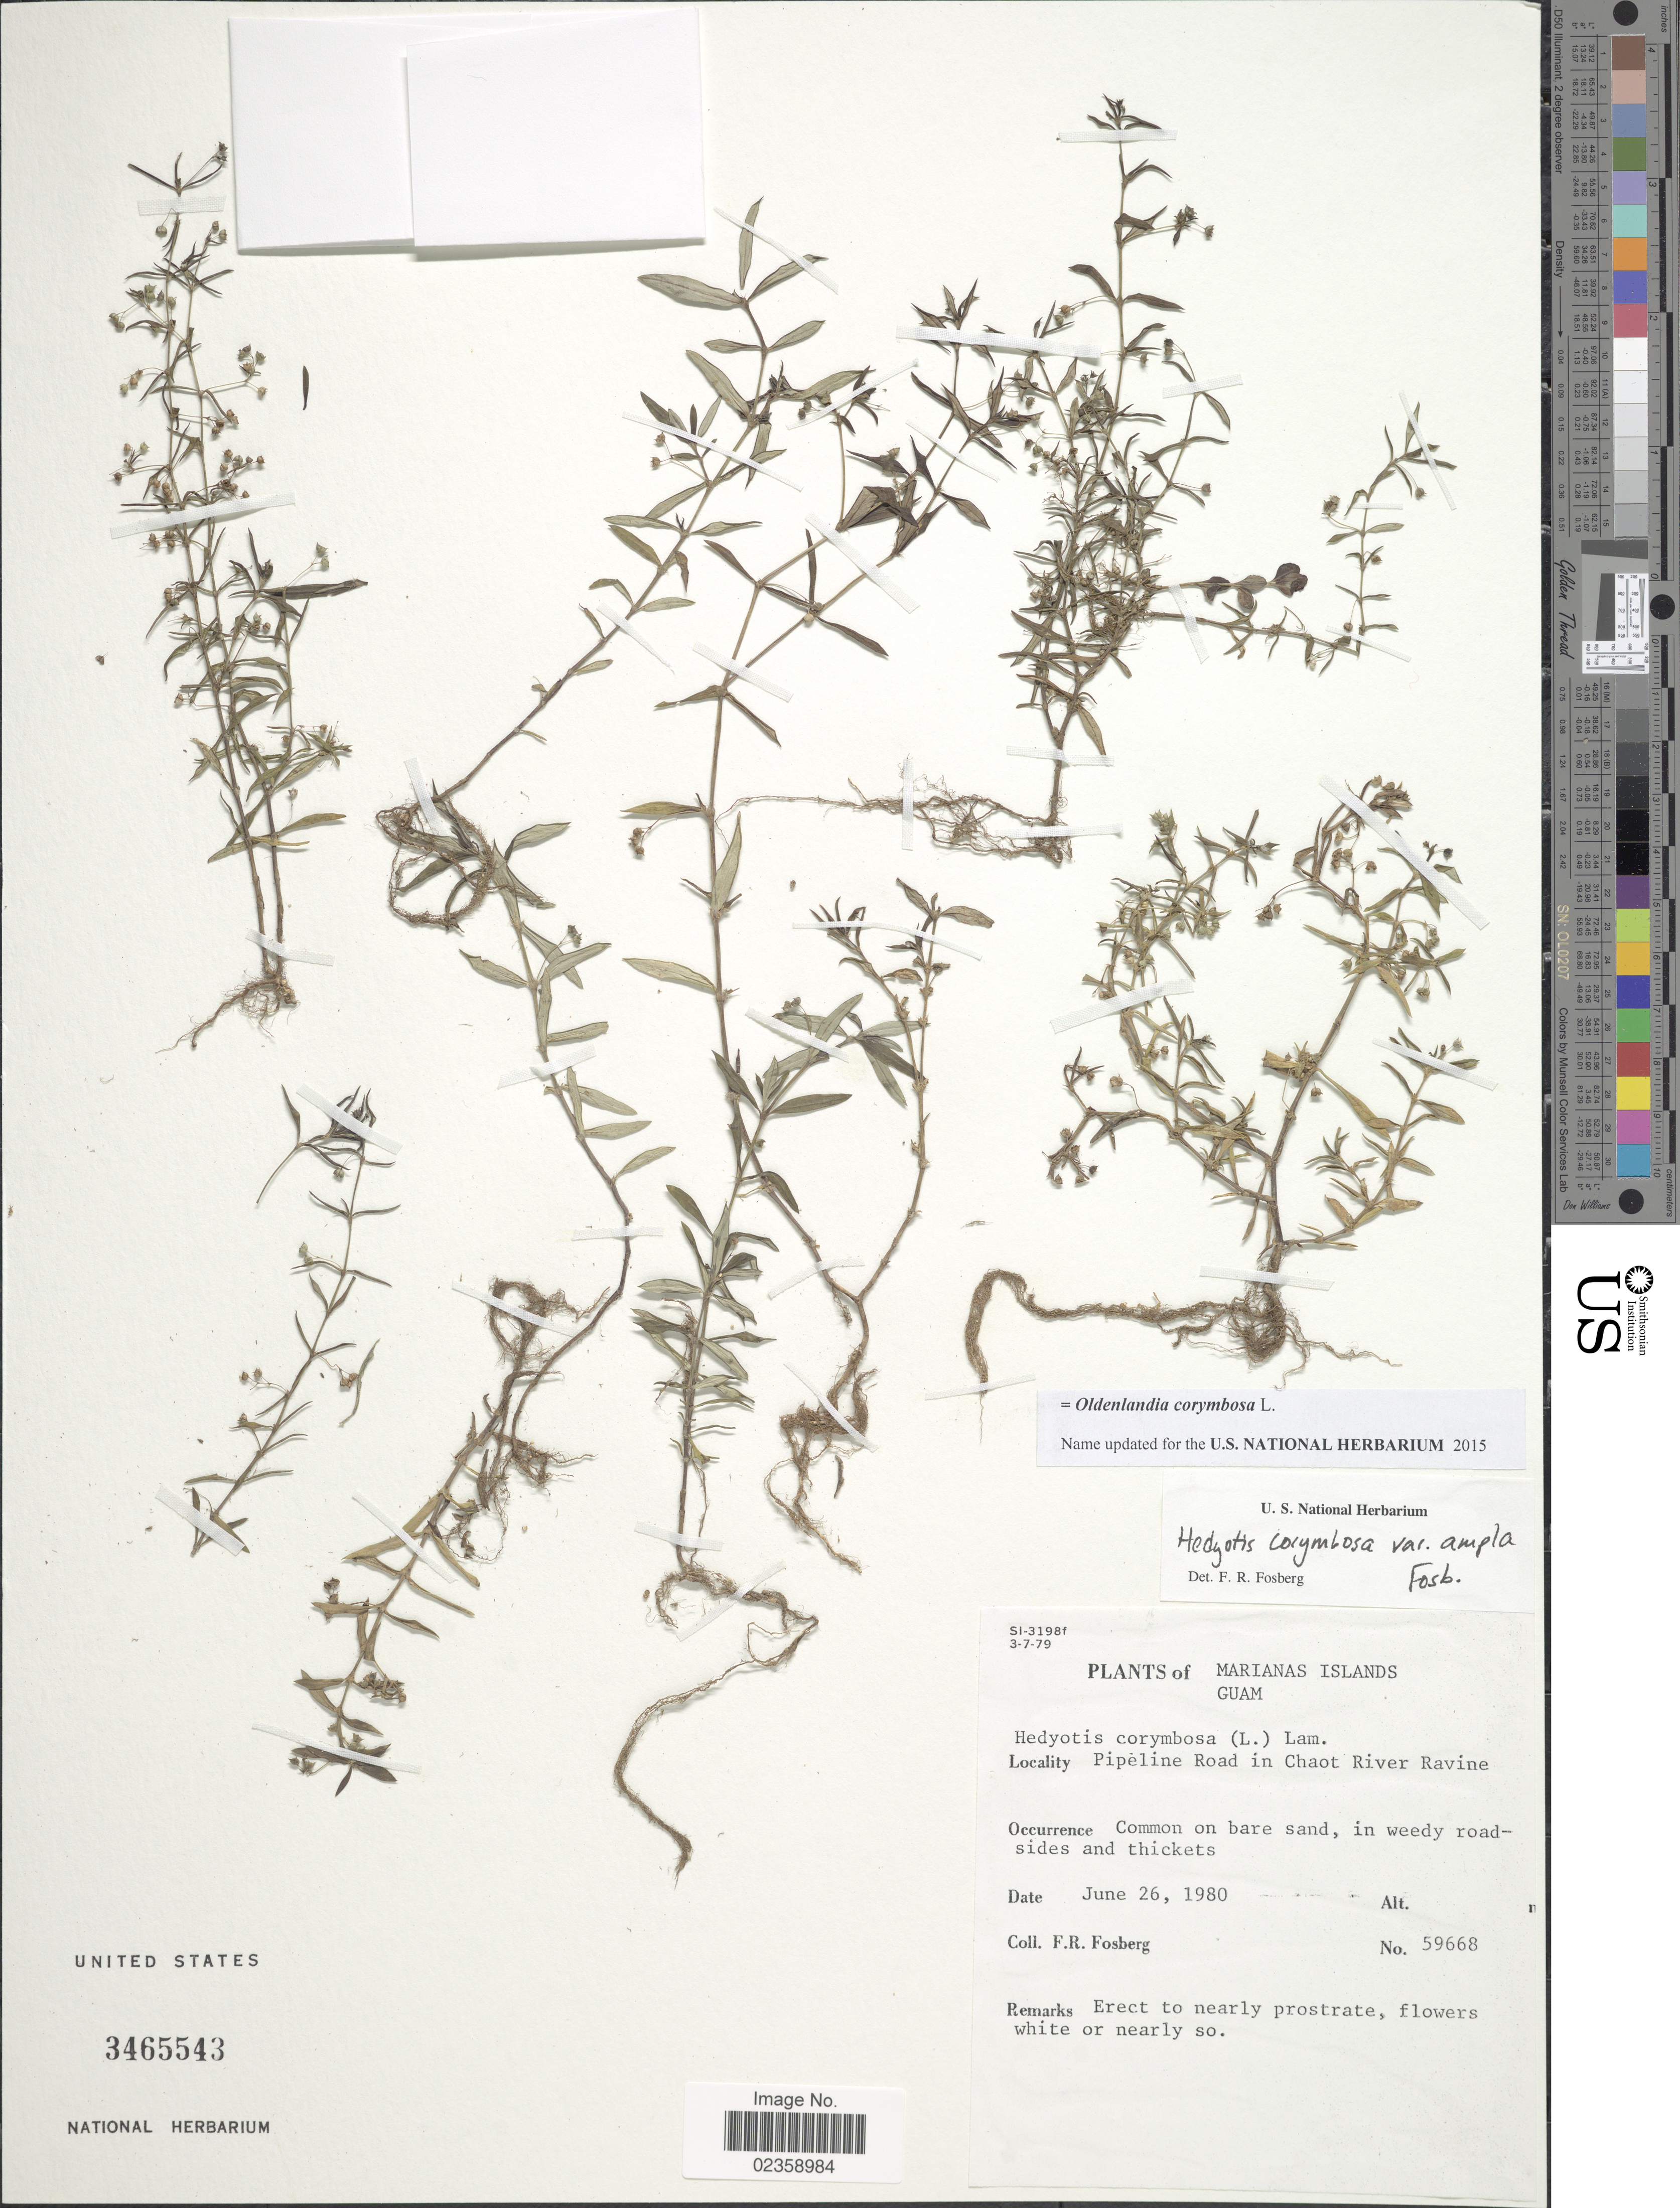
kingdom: Plantae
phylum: Tracheophyta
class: Magnoliopsida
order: Gentianales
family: Rubiaceae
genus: Oldenlandia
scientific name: Oldenlandia corymbosa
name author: L.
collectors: F. R. Fosberg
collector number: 59668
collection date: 1980-06-26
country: Guam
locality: Marianas Islands. Guam. Pipeline Road in Chaot River Ravine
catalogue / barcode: US 3465543